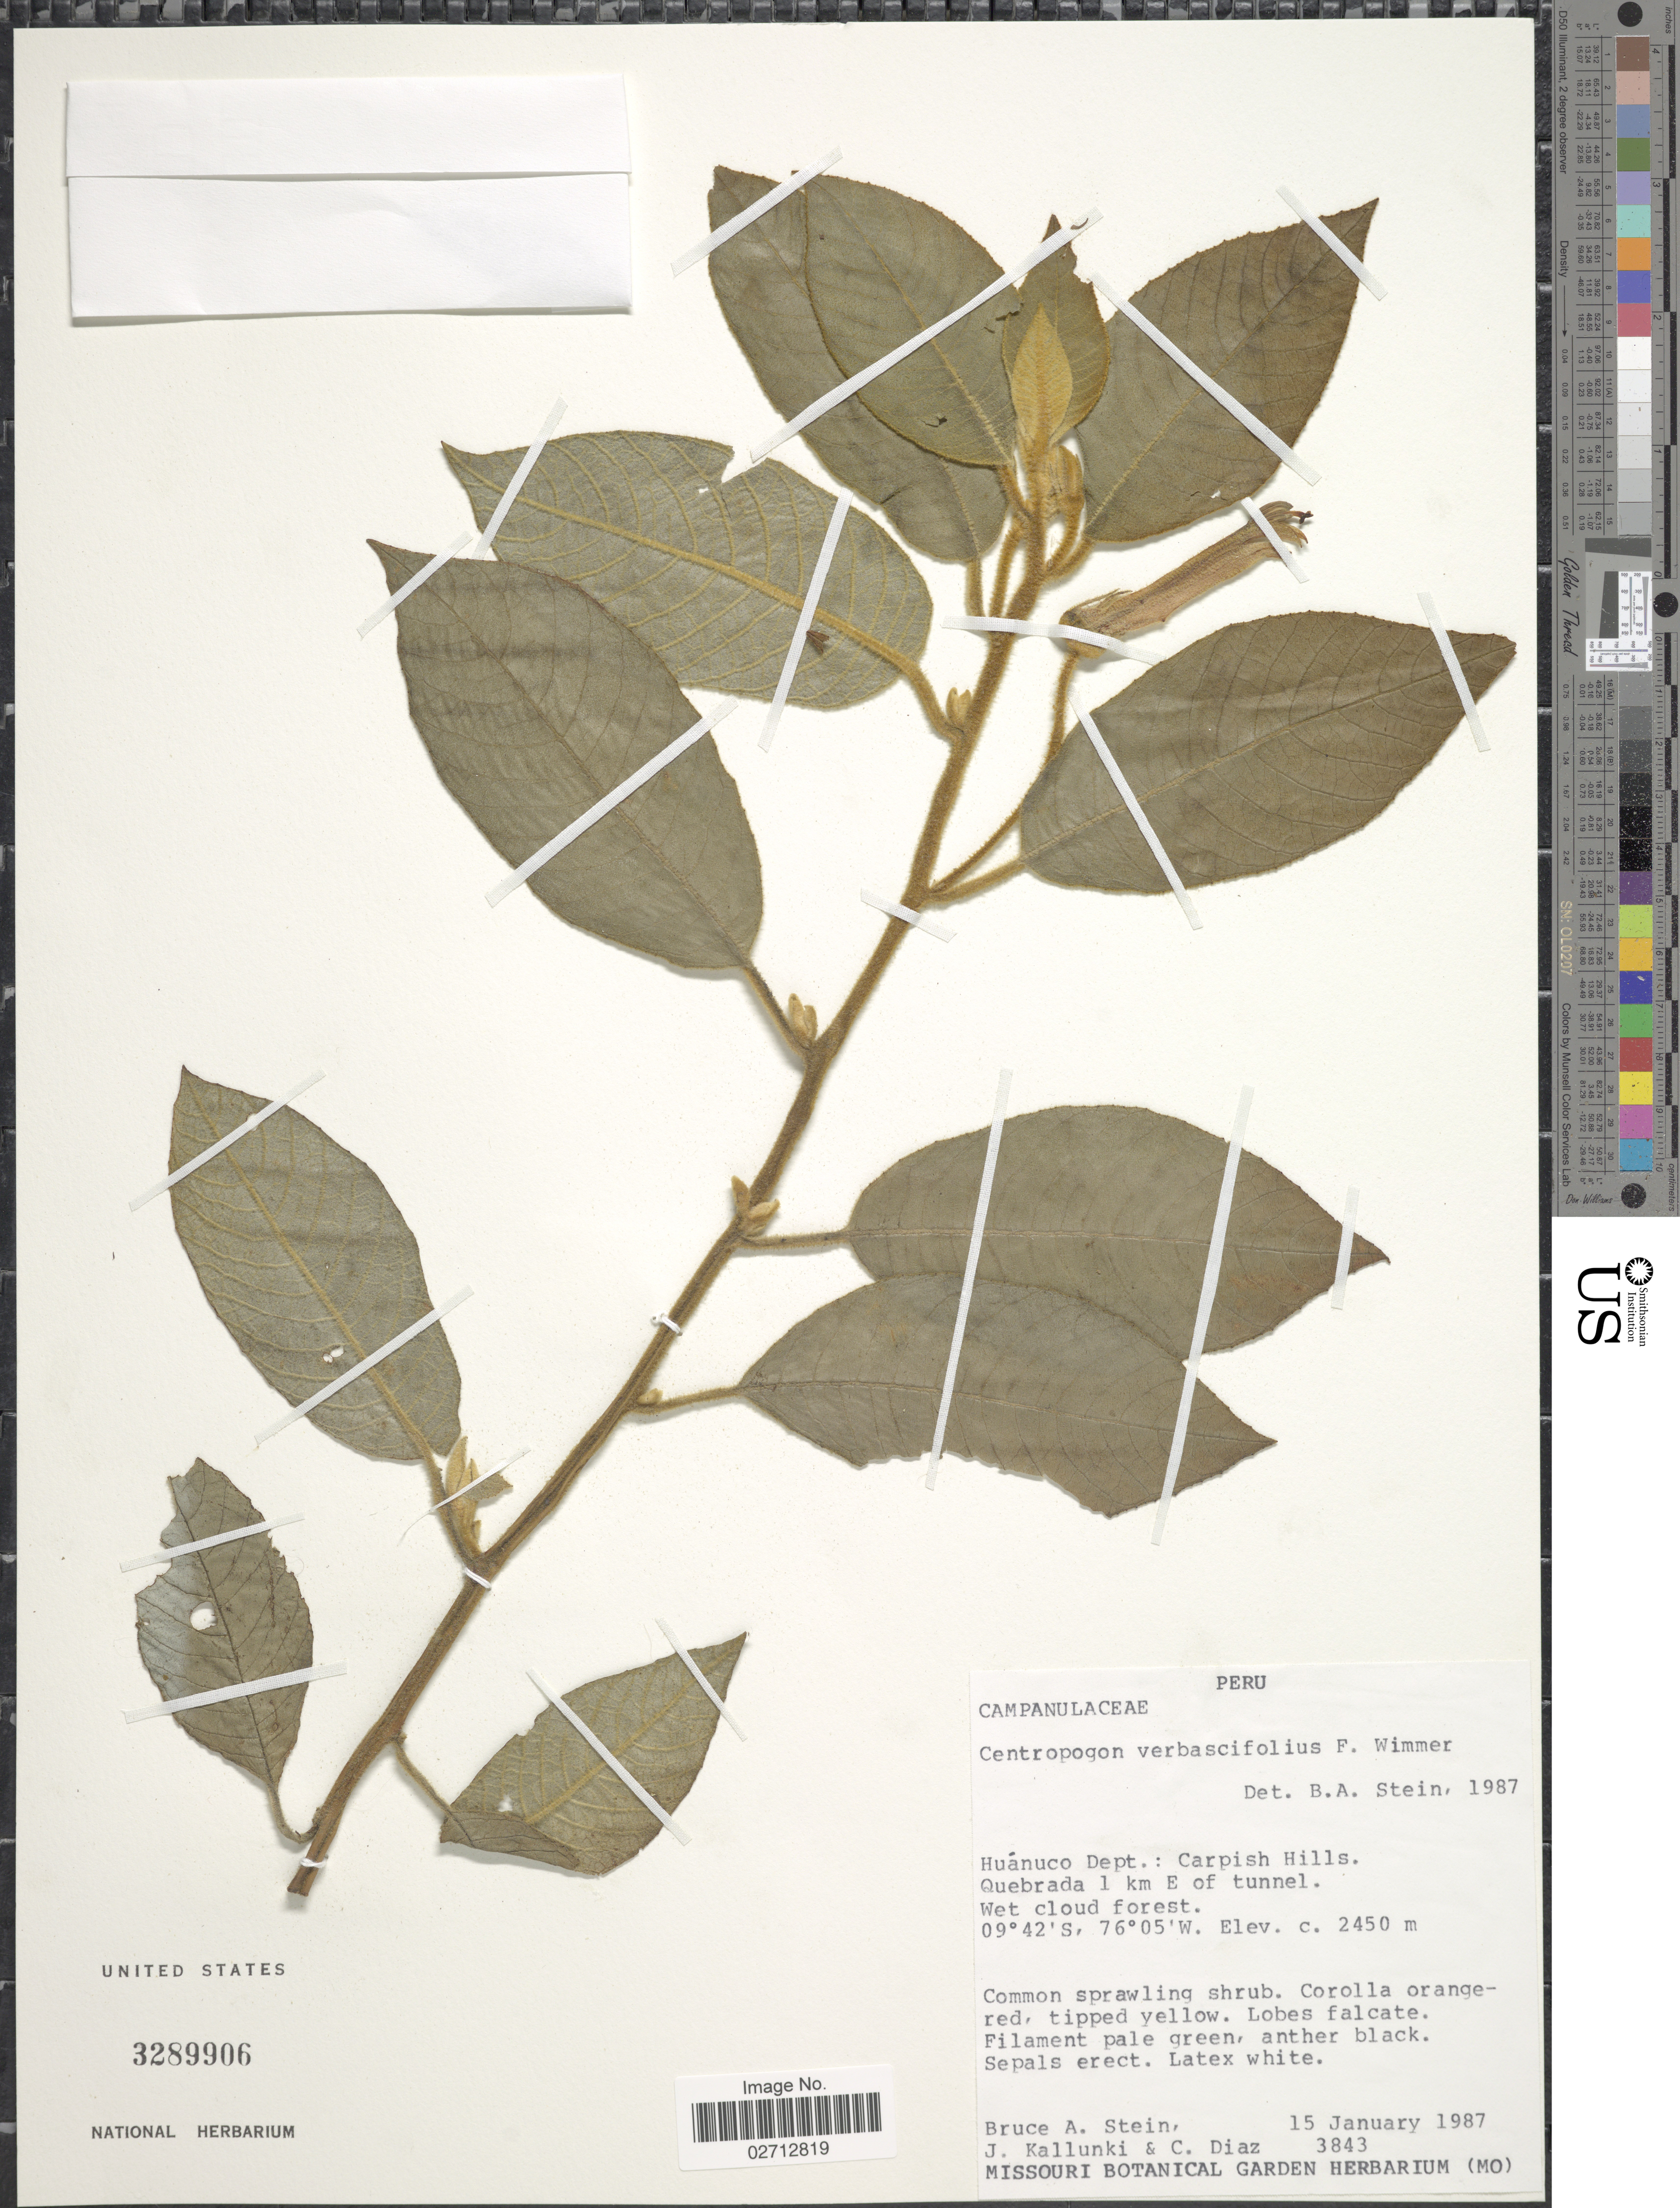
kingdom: Plantae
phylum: Tracheophyta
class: Magnoliopsida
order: Asterales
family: Campanulaceae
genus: Centropogon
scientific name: Centropogon verbascifolius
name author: (C. Presl) Gleason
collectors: B. A. Stein, J. Kallunki & C. Díaz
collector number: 3843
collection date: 1987-01-15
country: Peru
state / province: Huánuco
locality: Carpish Hills. Quebrada 1 km E of tunnel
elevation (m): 2450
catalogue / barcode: US 3289906